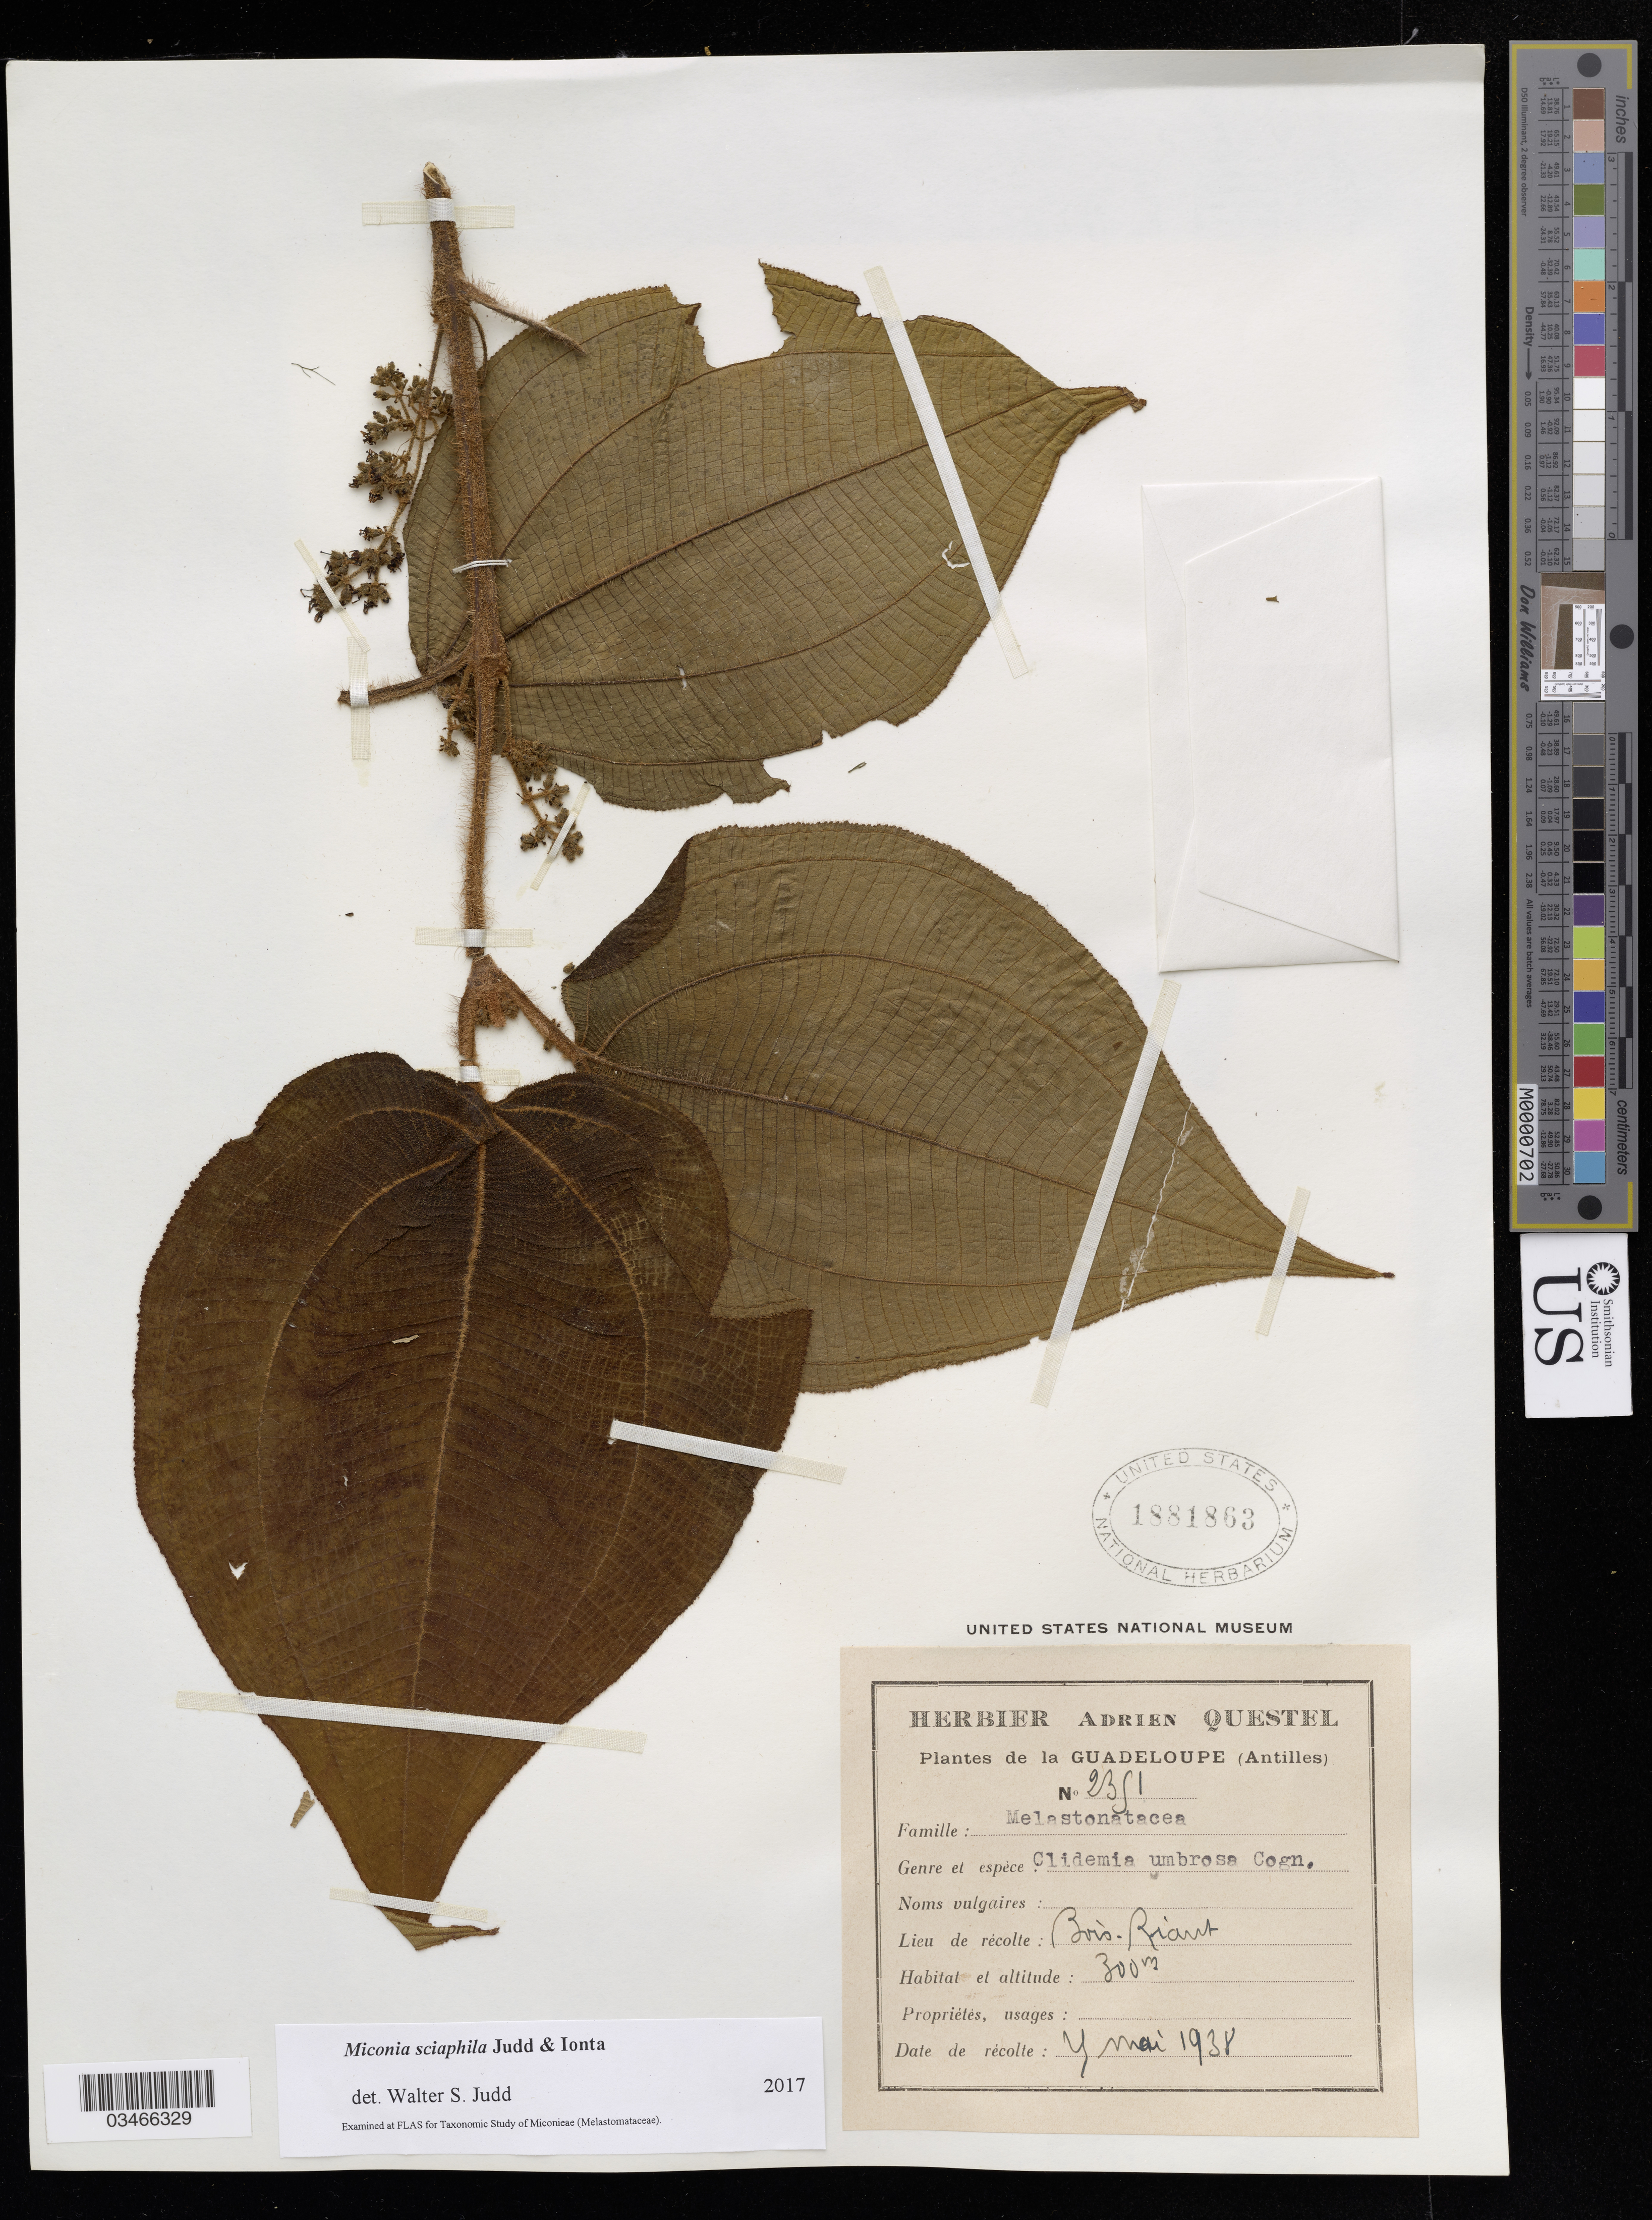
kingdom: Plantae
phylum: Tracheophyta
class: Magnoliopsida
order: Myrtales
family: Melastomataceae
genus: Miconia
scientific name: Miconia sciaphila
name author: Judd & Ionta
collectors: ex herb. A. Questal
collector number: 2351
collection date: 1938-05-15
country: Guadeloupe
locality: (Antilles)?. Bois-Riaut.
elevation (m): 300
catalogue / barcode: US 1881863